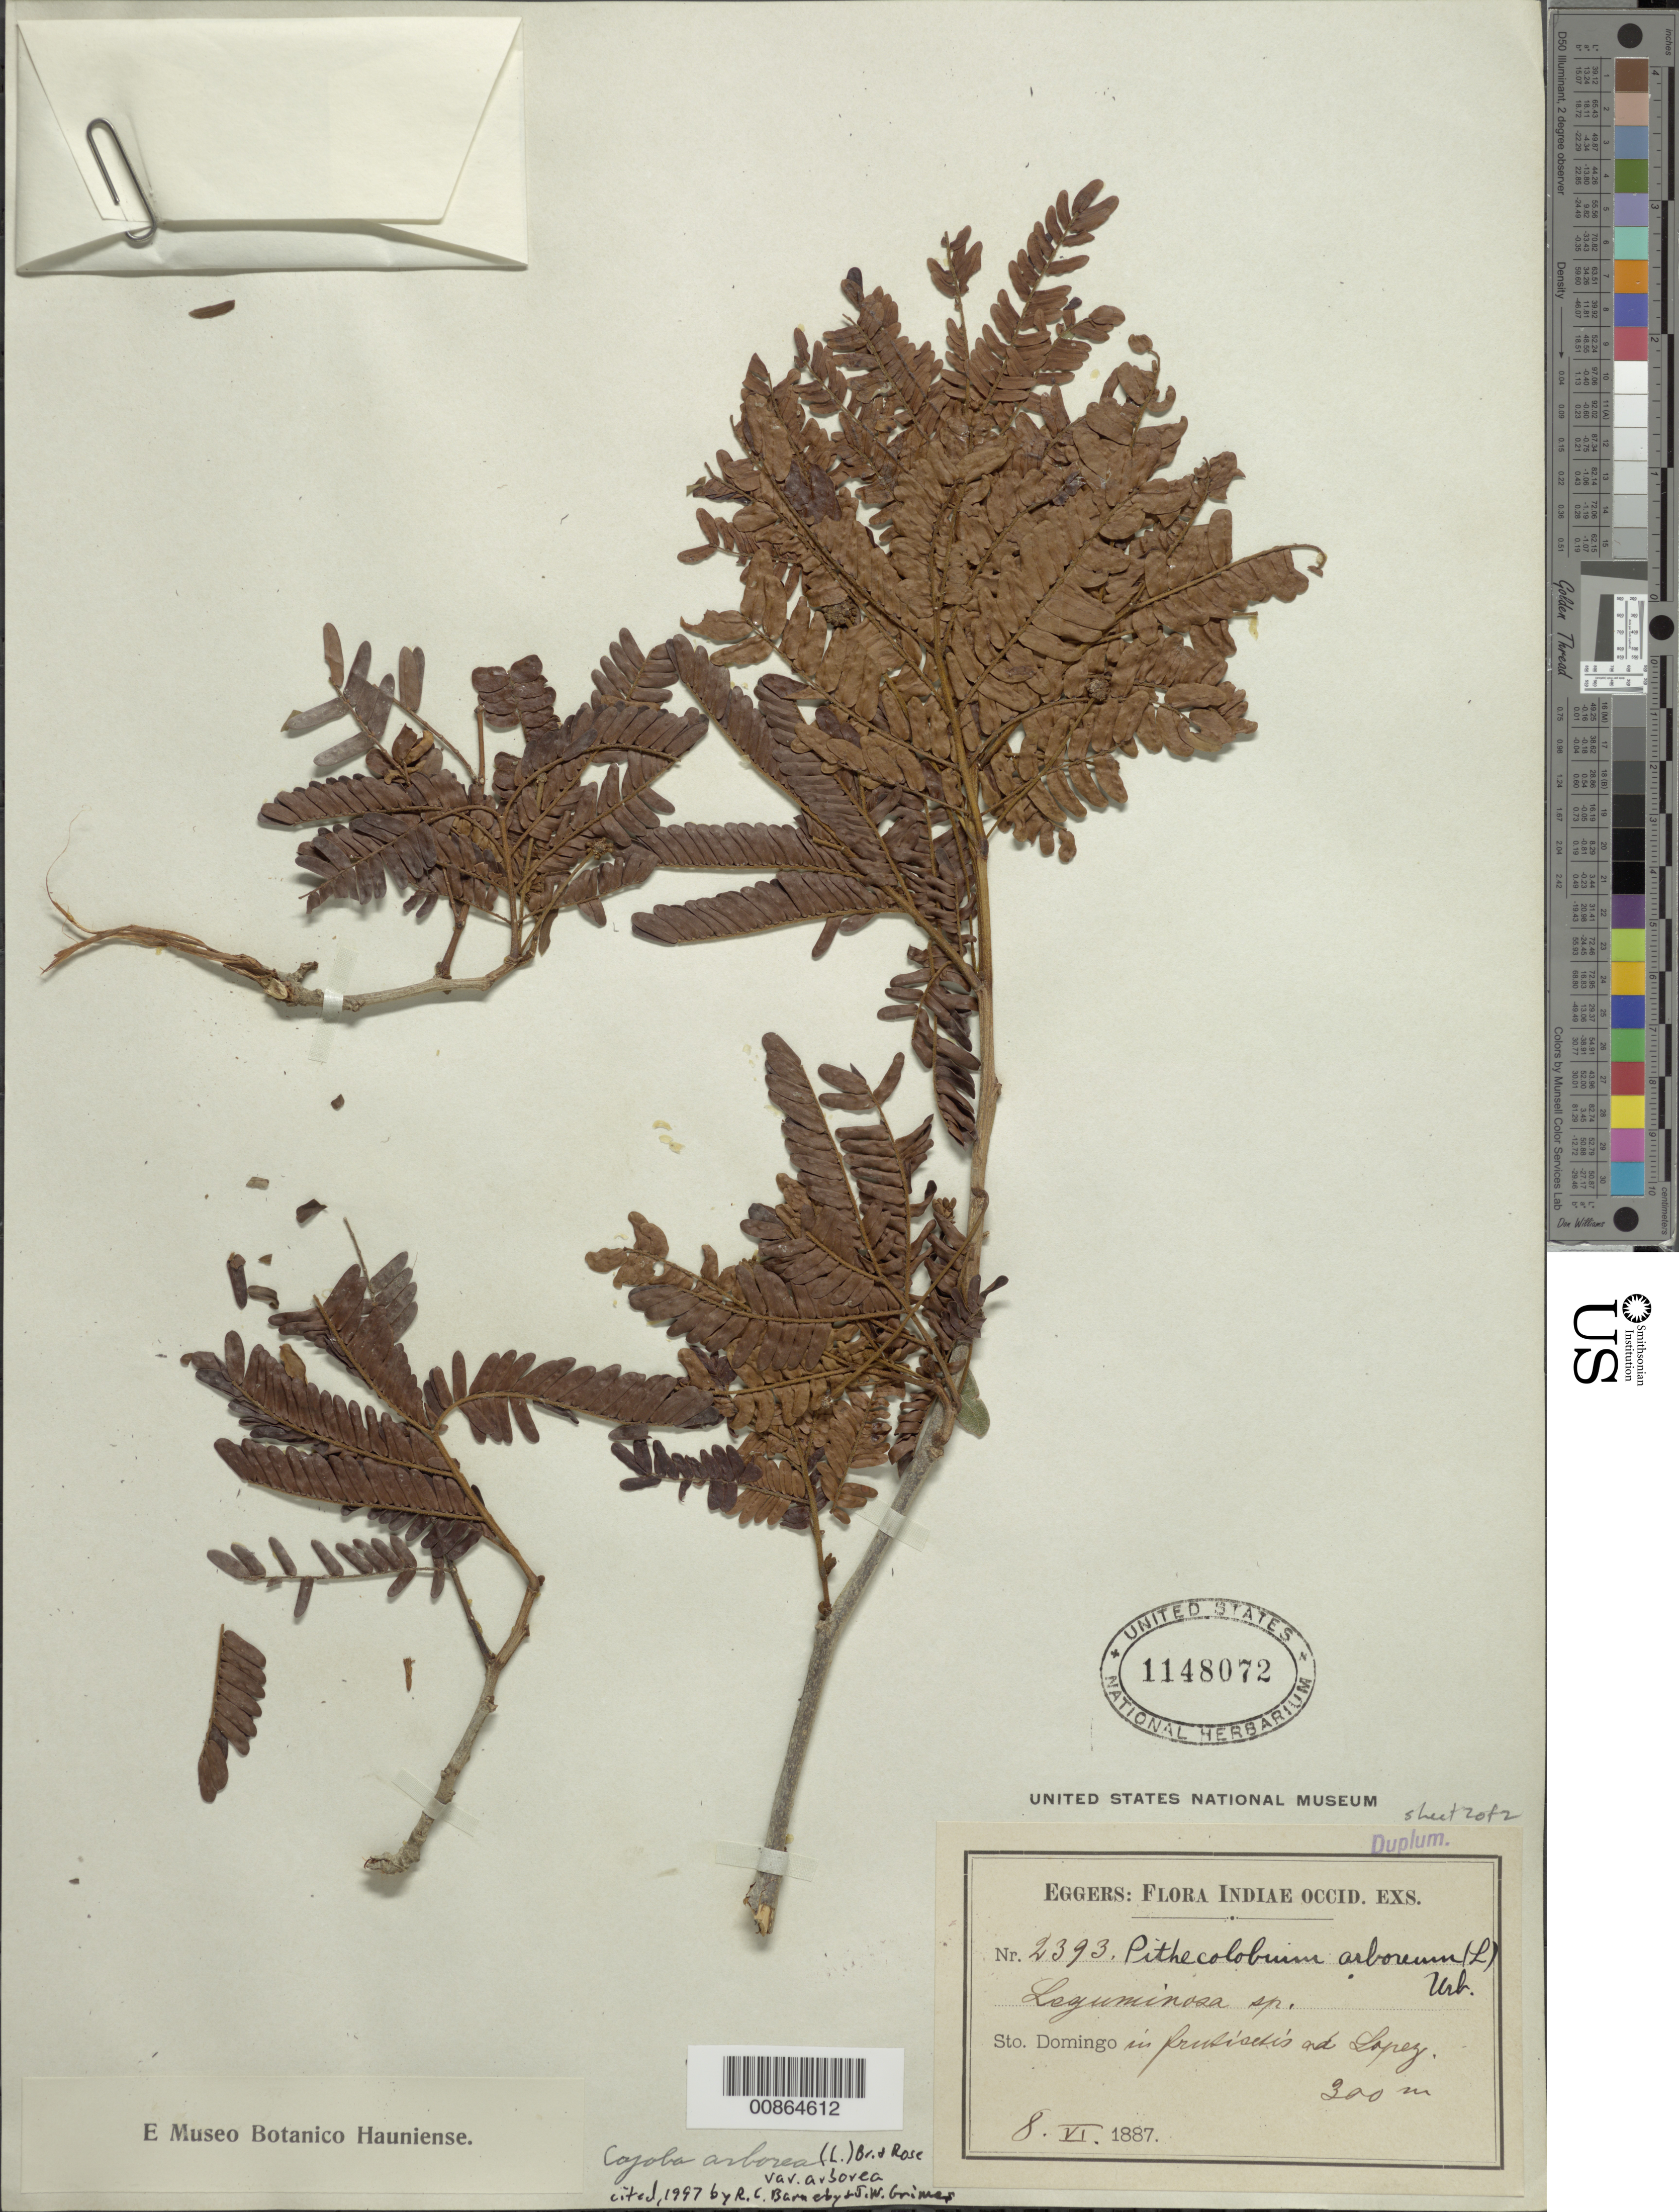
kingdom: Plantae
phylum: Tracheophyta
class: Magnoliopsida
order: Fabales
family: Fabaceae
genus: Cojoba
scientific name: Cojoba arborea var. arborea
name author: (L.) Britton & Rose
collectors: H. F. A. von Eggers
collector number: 2393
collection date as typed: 08 Jun 1887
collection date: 1887-06-08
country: Dominican Republic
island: Hispaniola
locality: Ad Lopez.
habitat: In frutisetis.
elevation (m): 300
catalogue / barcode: US 1148072